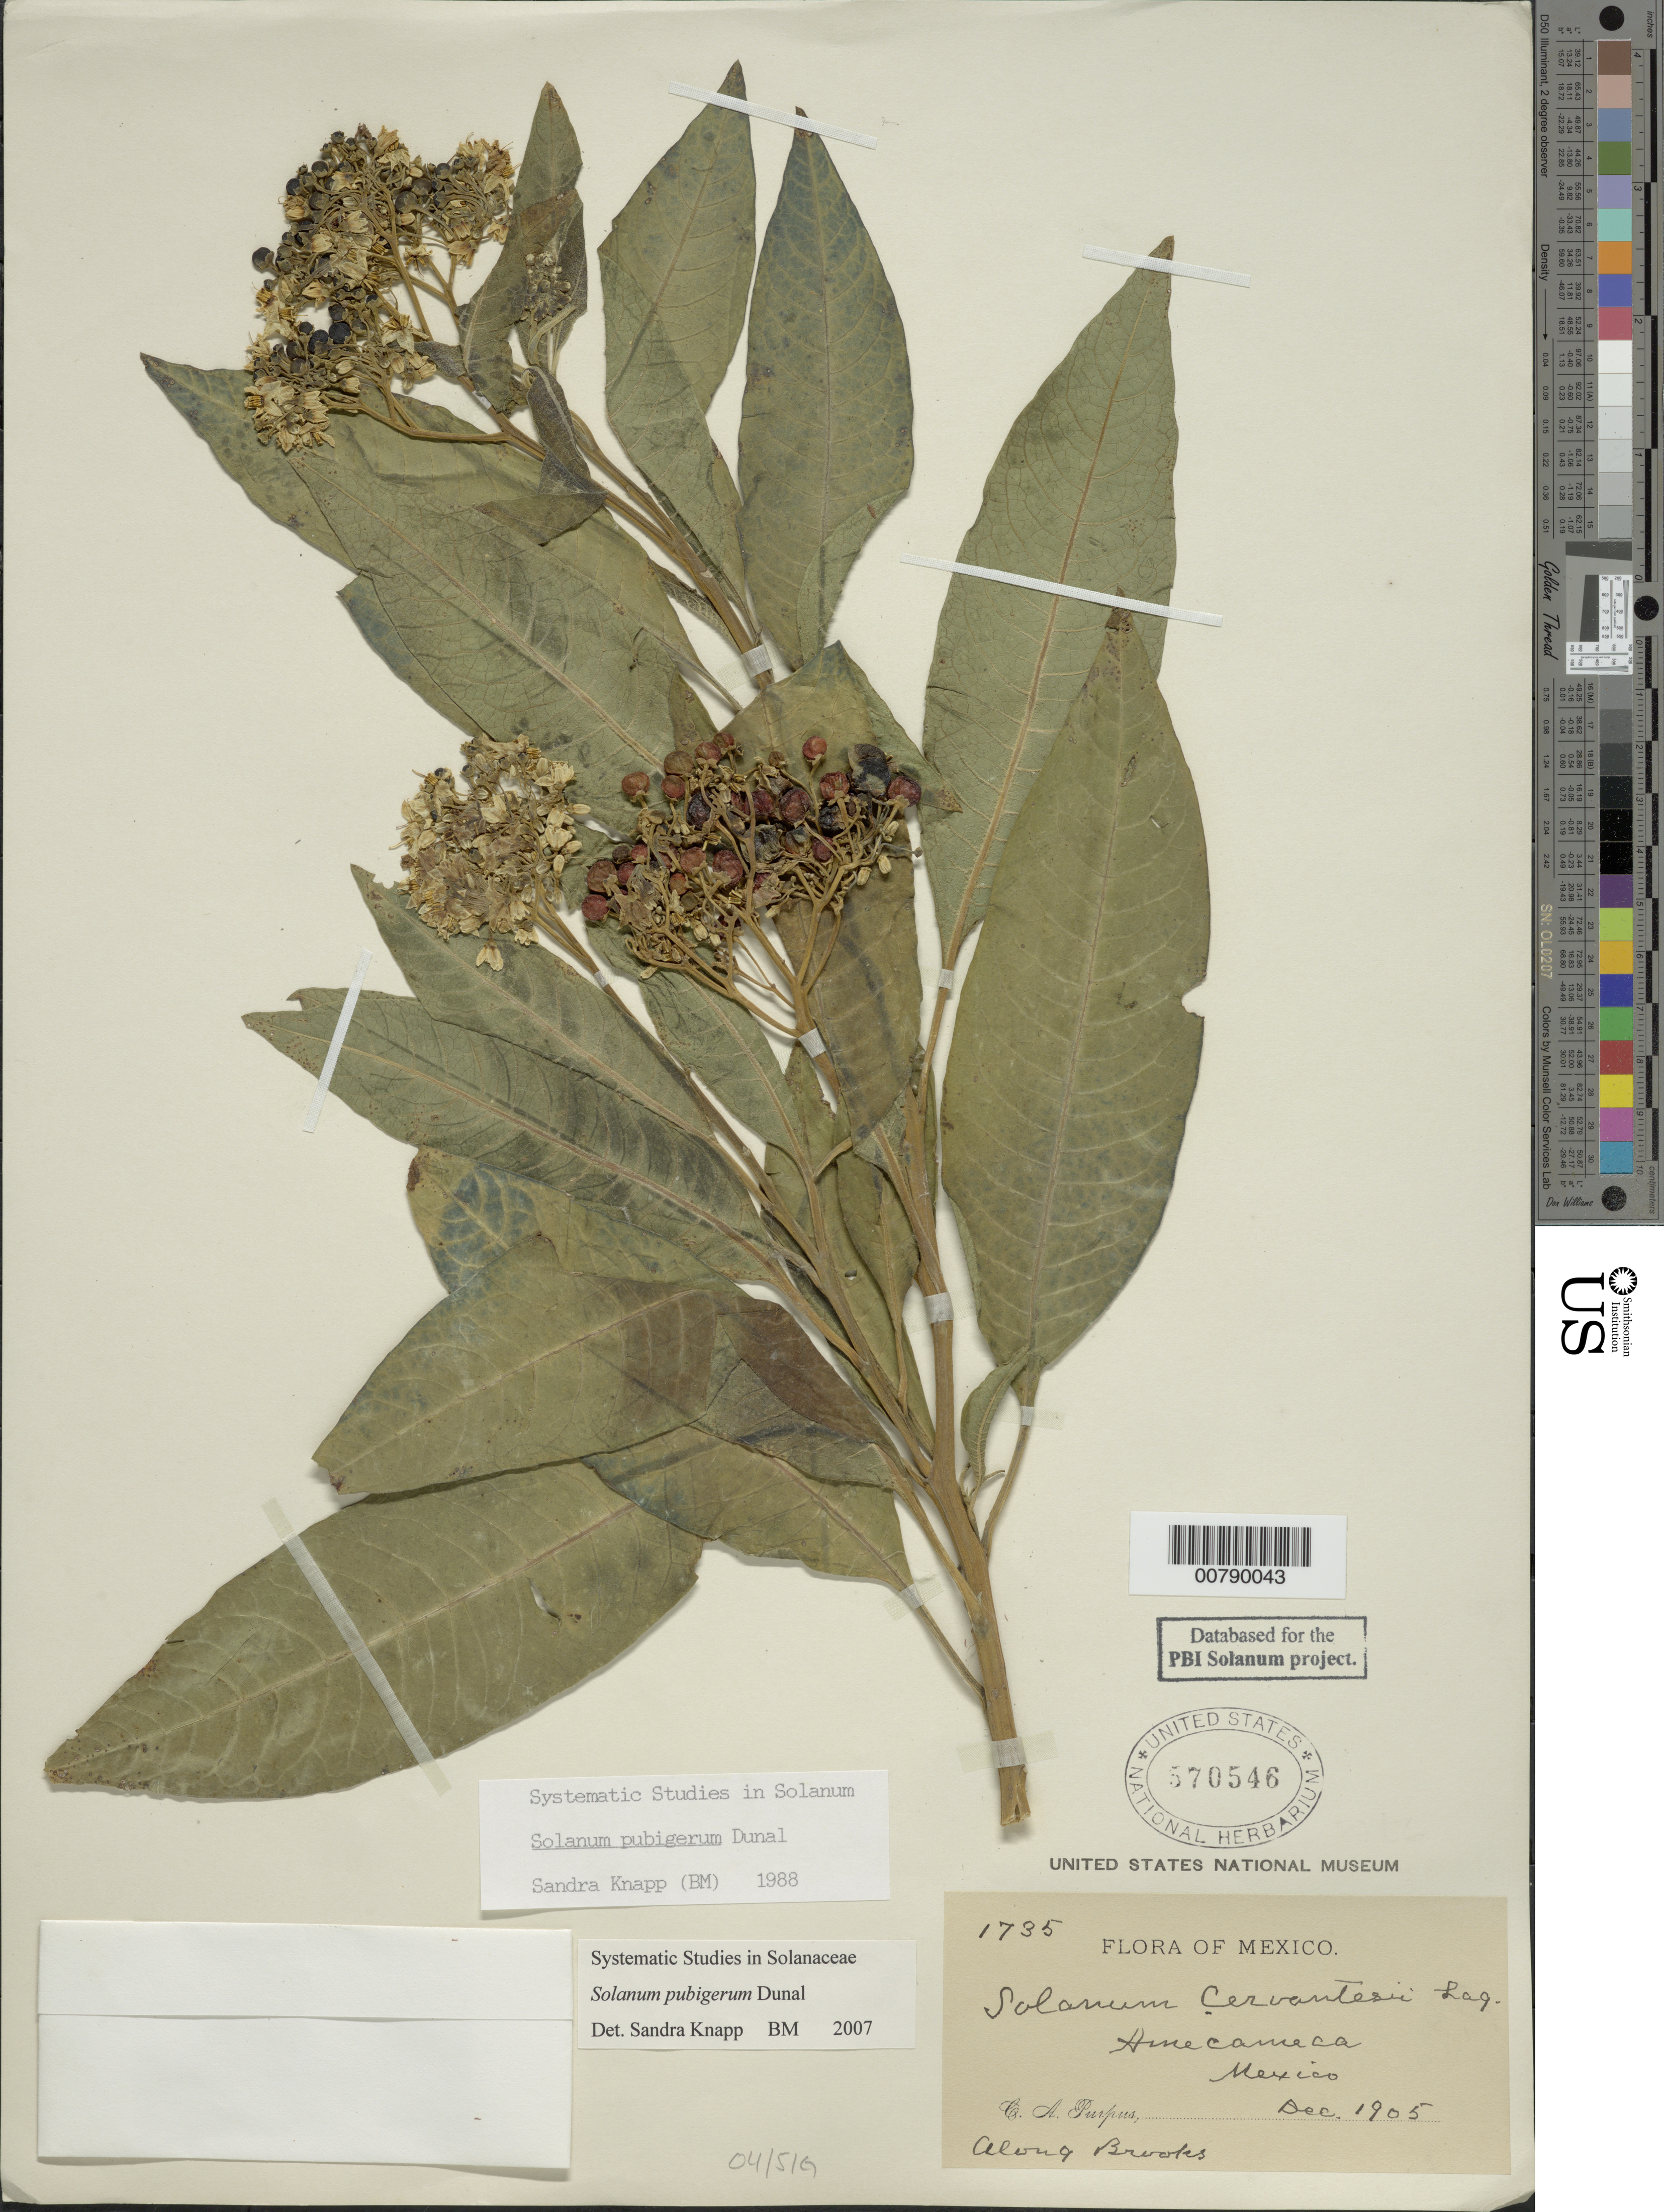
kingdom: Plantae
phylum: Tracheophyta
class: Magnoliopsida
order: Solanales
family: Solanaceae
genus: Solanum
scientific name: Solanum pubigerum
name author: Dunal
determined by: Knapp, S. D.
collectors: C. A. Purpus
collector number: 1735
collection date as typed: Dec 1905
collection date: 1905-12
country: Mexico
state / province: México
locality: Amecameca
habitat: along brooks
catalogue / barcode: US 570546